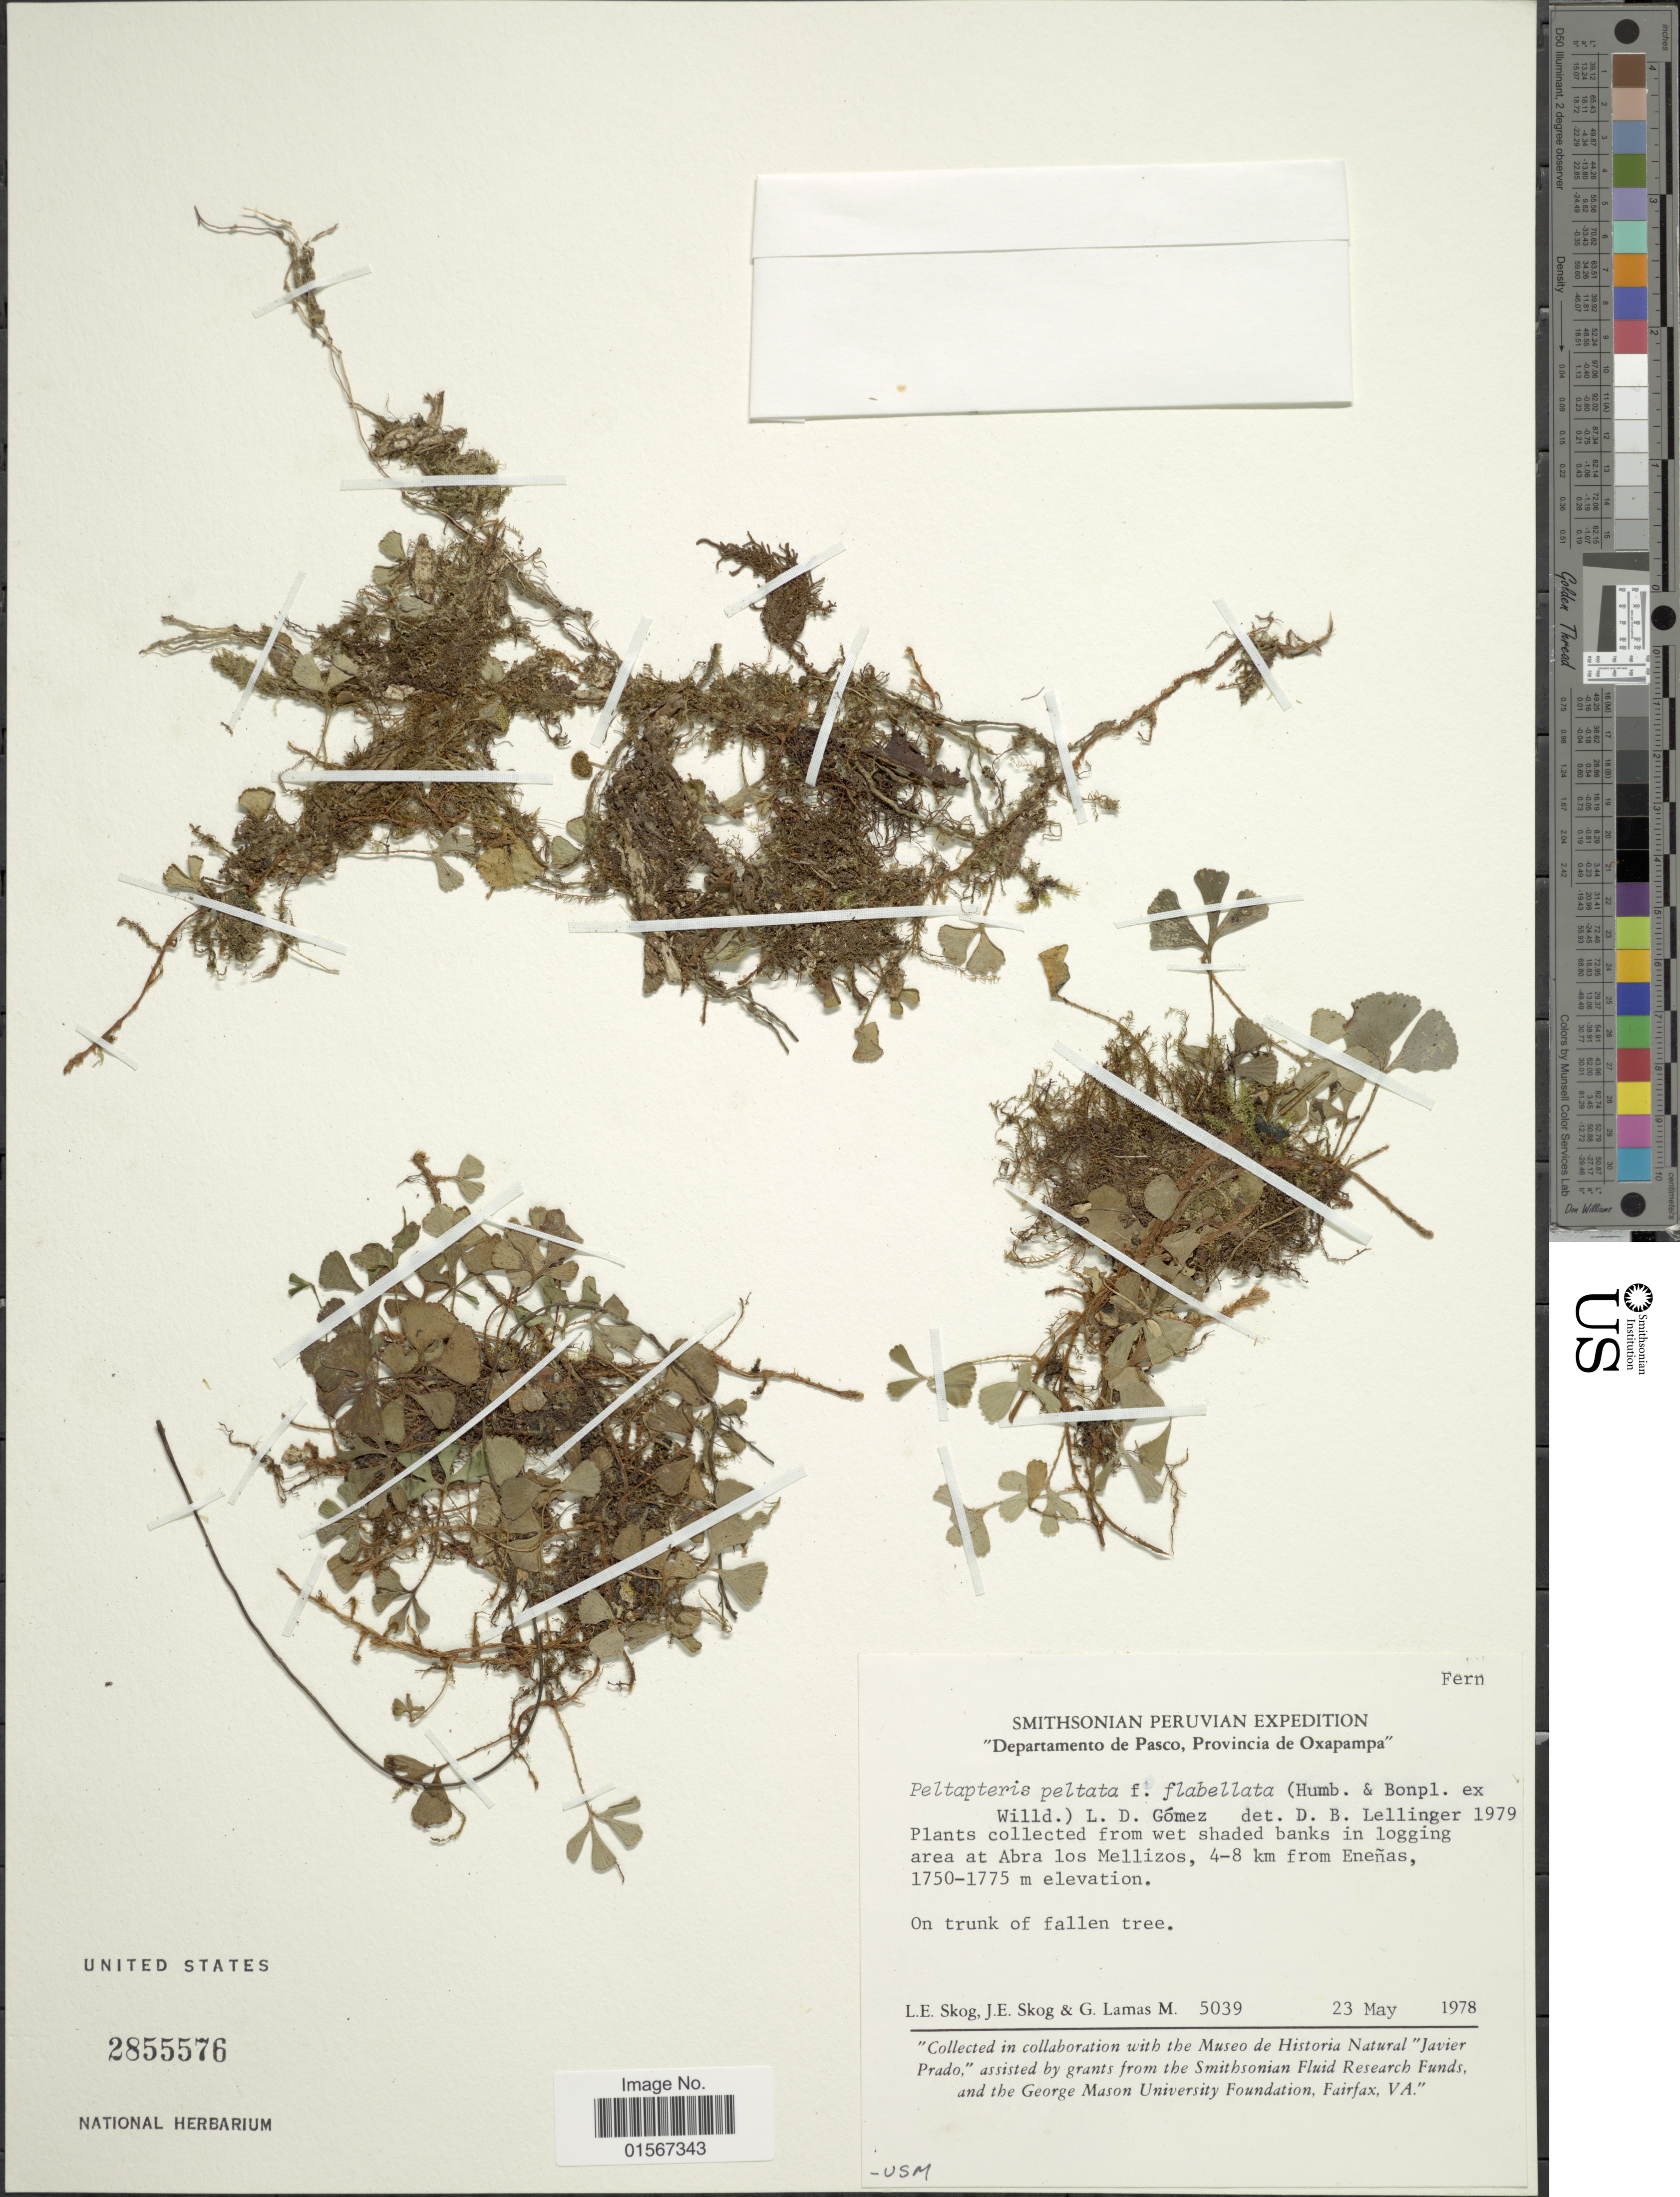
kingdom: Plantae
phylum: Tracheophyta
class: Polypodiopsida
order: Polypodiales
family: Dryopteridaceae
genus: Elaphoglossum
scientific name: Elaphoglossum peltatum f. flabellatum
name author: (Humb. & Bonpl. ex Willd.) Mickel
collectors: L. E. Skog, J. E. Skog & G. Lamas M.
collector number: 5039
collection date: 1978-05-23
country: Peru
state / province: Pasco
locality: Peruvian, "Deparamento de Pasco, Provincia de Oxapampa", at Abra los Mellizos, 4-8 km from Eneñas.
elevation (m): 1750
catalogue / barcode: US 2855576